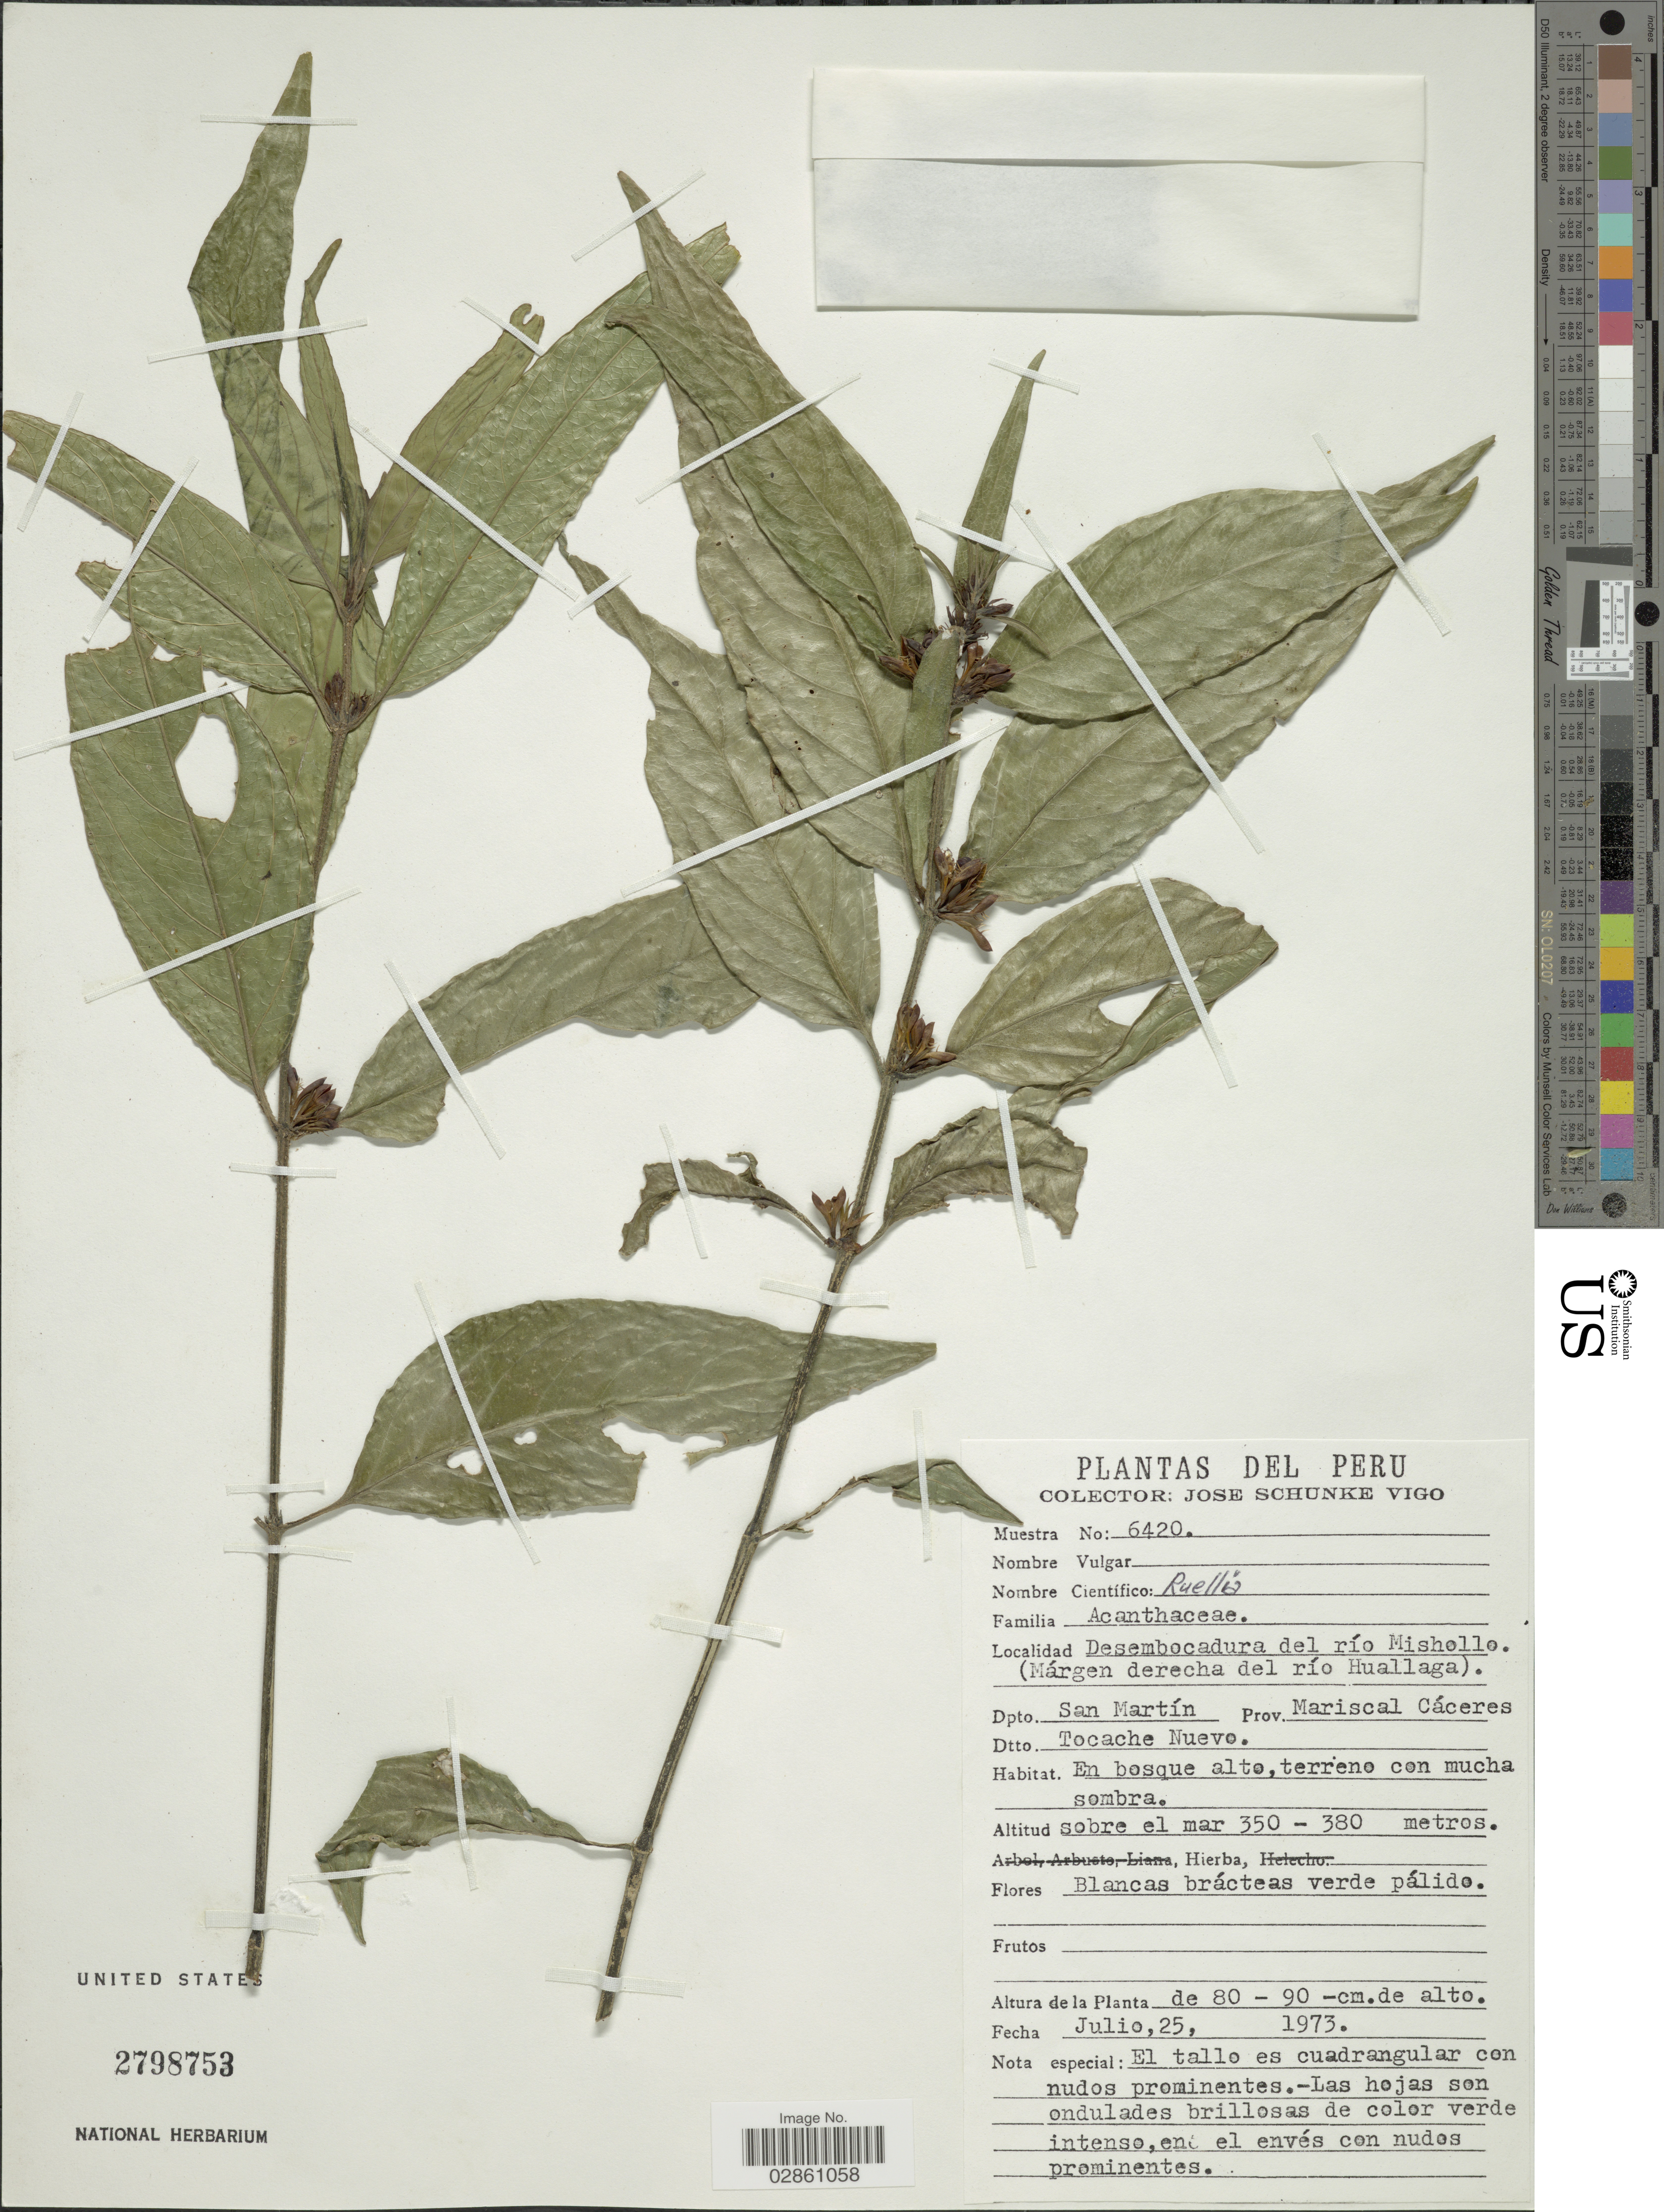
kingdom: Plantae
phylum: Tracheophyta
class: Magnoliopsida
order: Lamiales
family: Acanthaceae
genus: Ruellia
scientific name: Ruellia klugii Leonard sp. nov. ined.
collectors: J. Schunke Vigo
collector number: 6420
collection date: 1973-07-25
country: Peru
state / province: San Martín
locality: Dpto. San Martin. Prov. Mariscal Cáceres. Dtto. Tochache Nuevo.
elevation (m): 350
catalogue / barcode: US 2798753